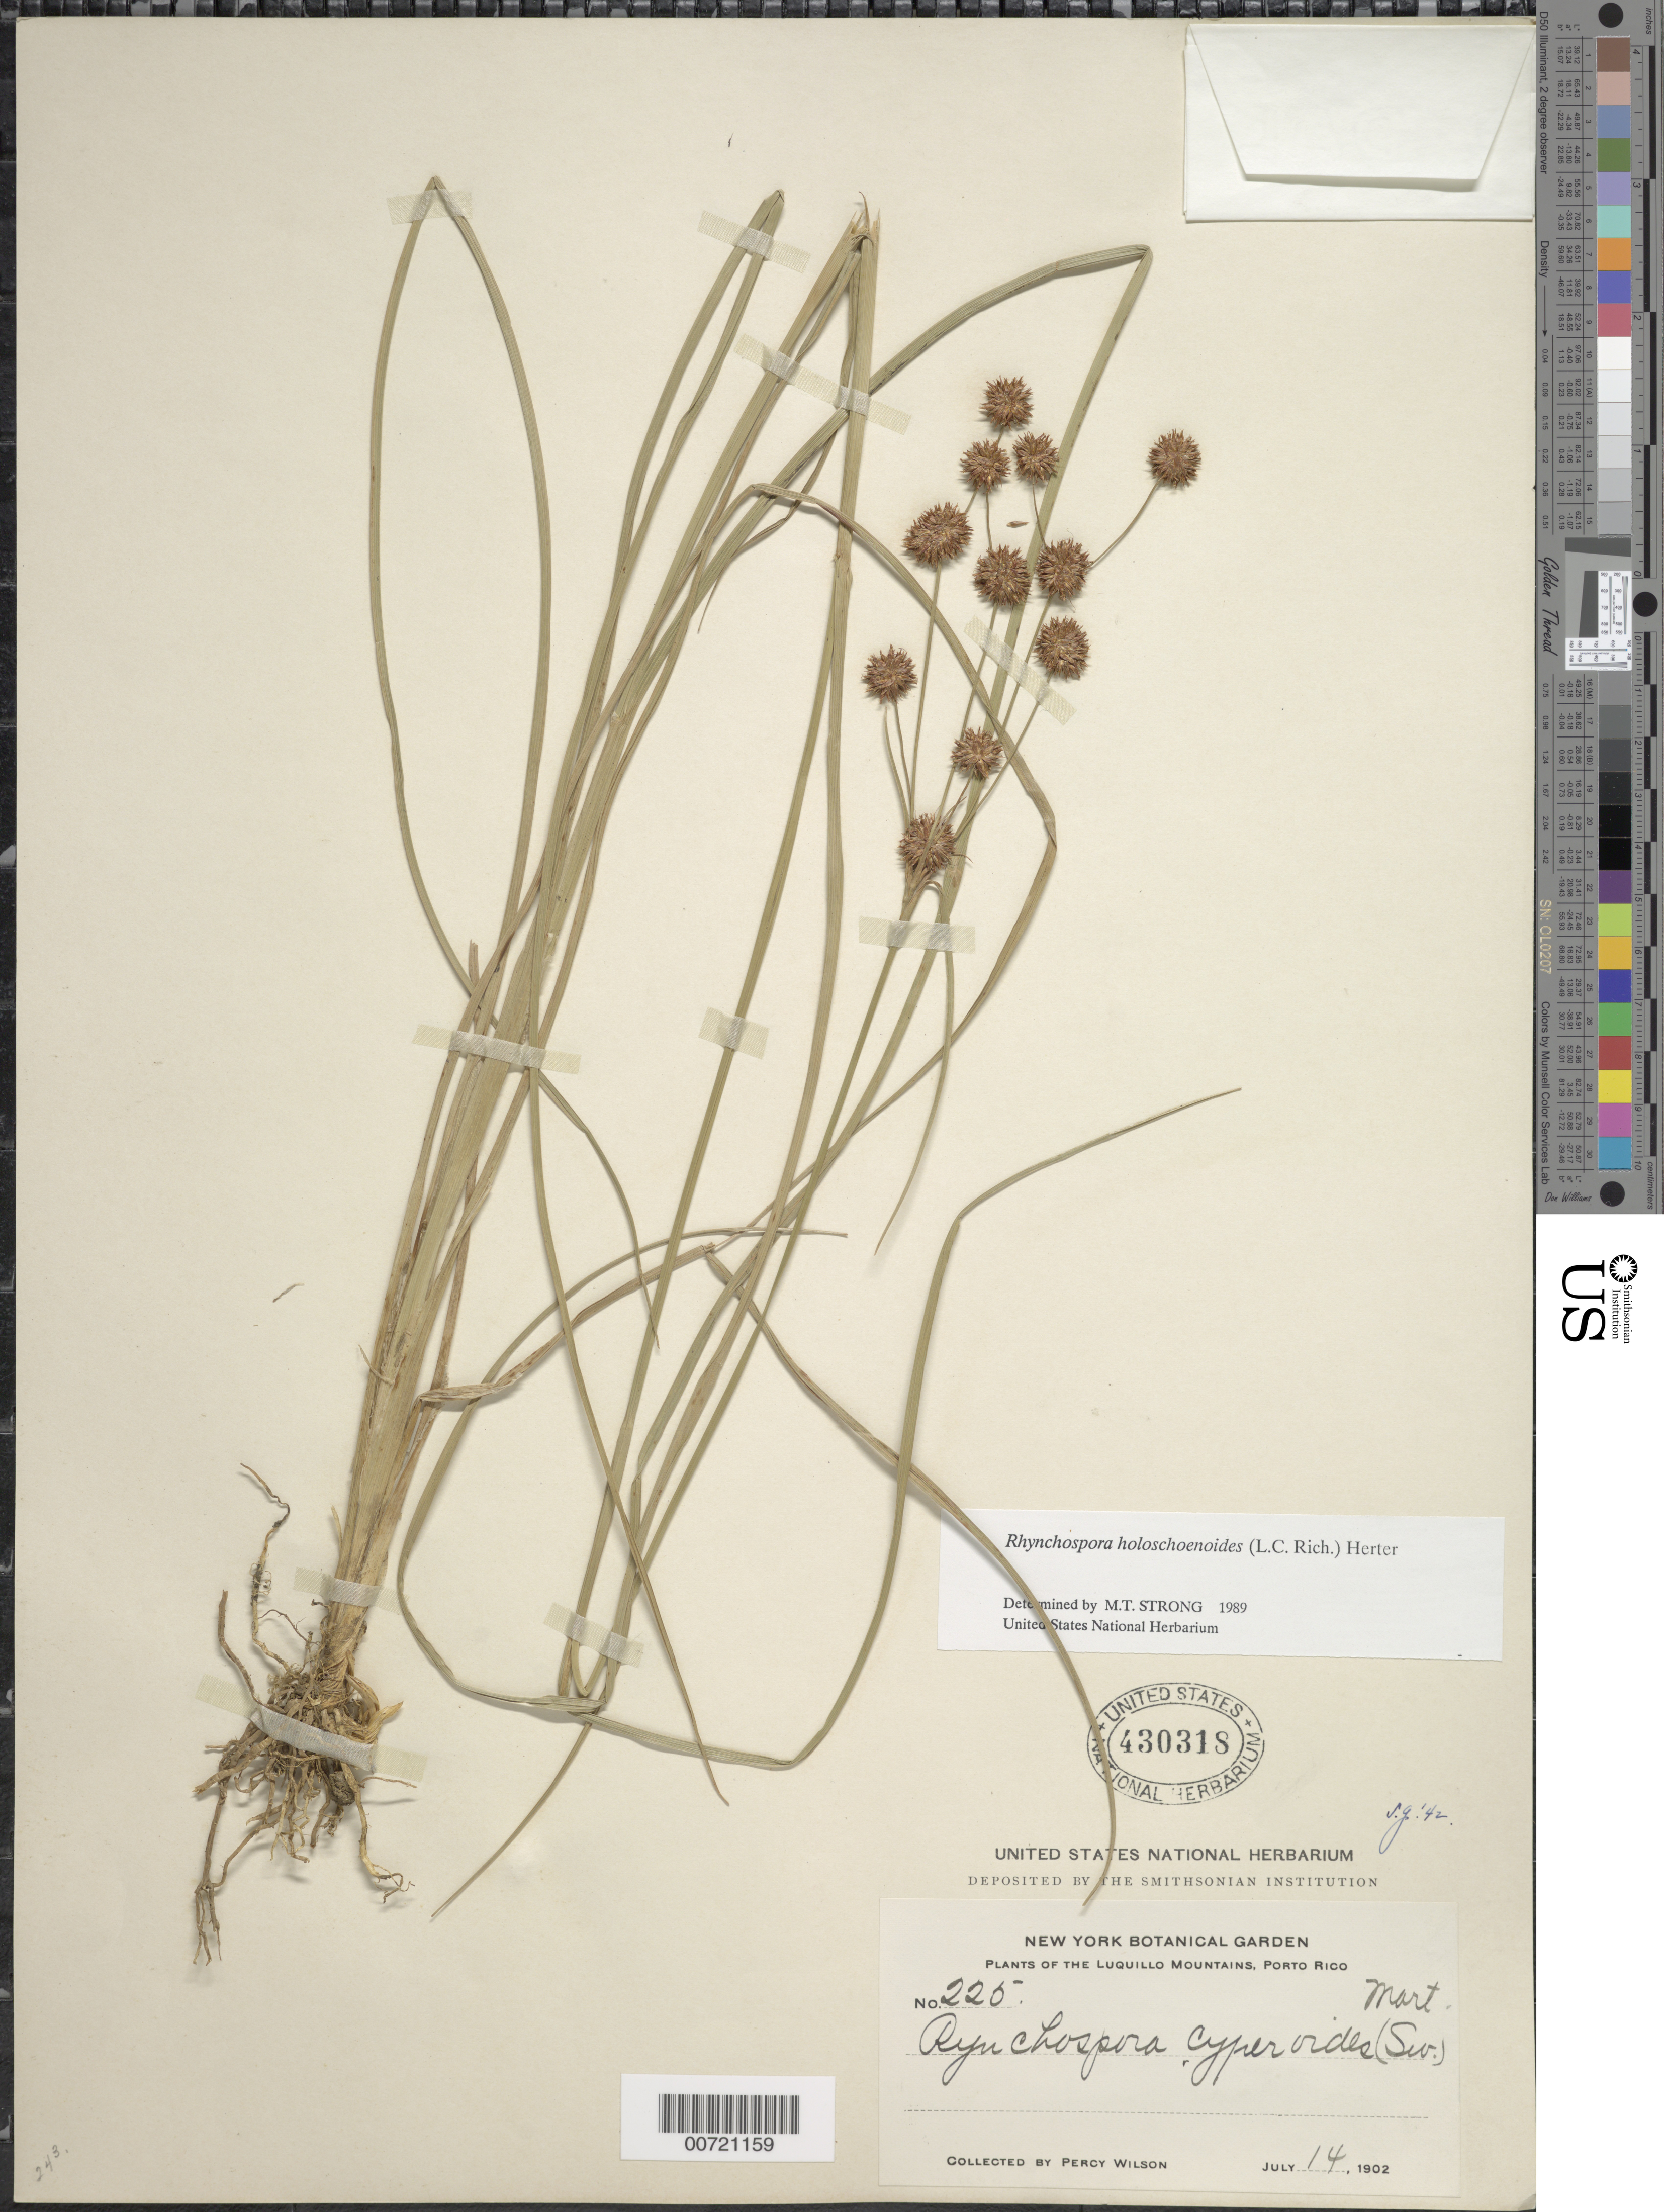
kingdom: Plantae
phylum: Tracheophyta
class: Liliopsida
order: Poales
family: Cyperaceae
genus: Rhynchospora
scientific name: Rhynchospora holoschoenoides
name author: (Rich.) Herter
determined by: Strong, M. T., (US), Smithsonian Institution - National Museum of Natural History (UNITED STATES)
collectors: P. Wilson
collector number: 225q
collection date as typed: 14 Jul 1902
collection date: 1902-07-14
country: Puerto Rico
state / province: Luquillo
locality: Luquillo Mts.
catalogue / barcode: US 430318